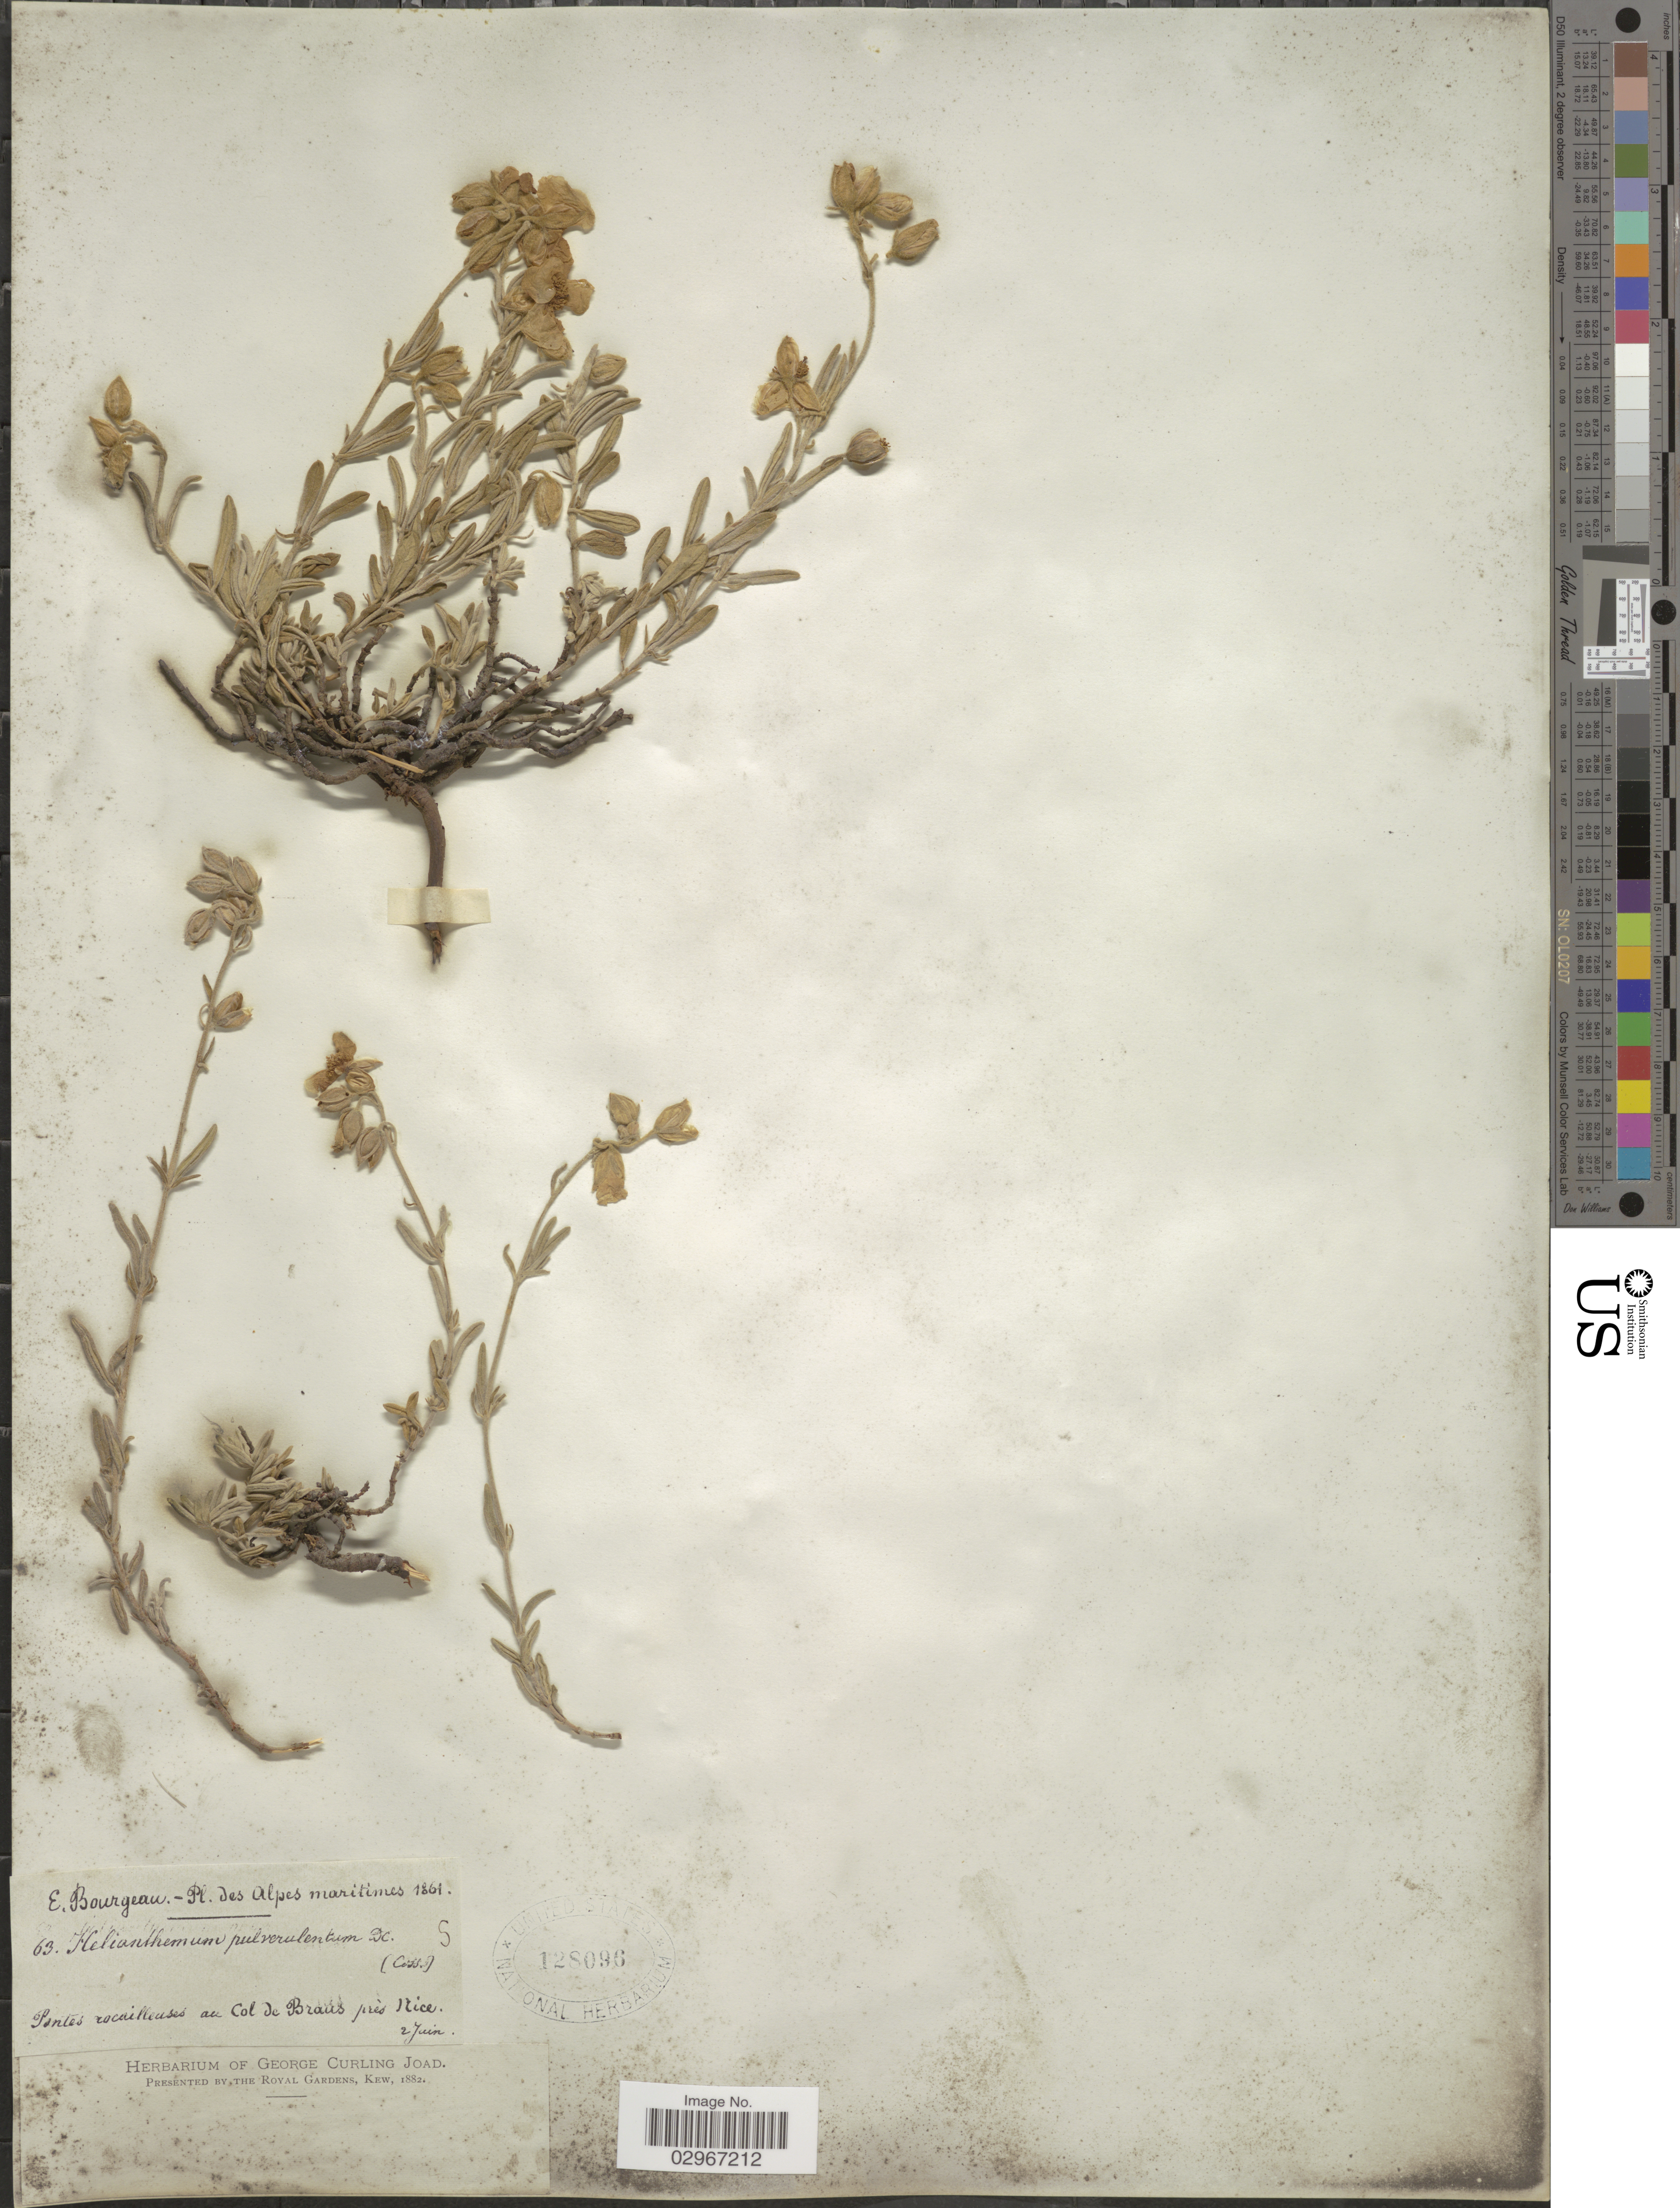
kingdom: Plantae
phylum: Tracheophyta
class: Magnoliopsida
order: Malvales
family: Cistaceae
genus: Helianthemum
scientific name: Helianthemum x pulverulentum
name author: (Pourr.) DC.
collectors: E. Bourgeau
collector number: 63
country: France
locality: Pontes rocailleuses au Col de Braus près Rice.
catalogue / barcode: US 128096